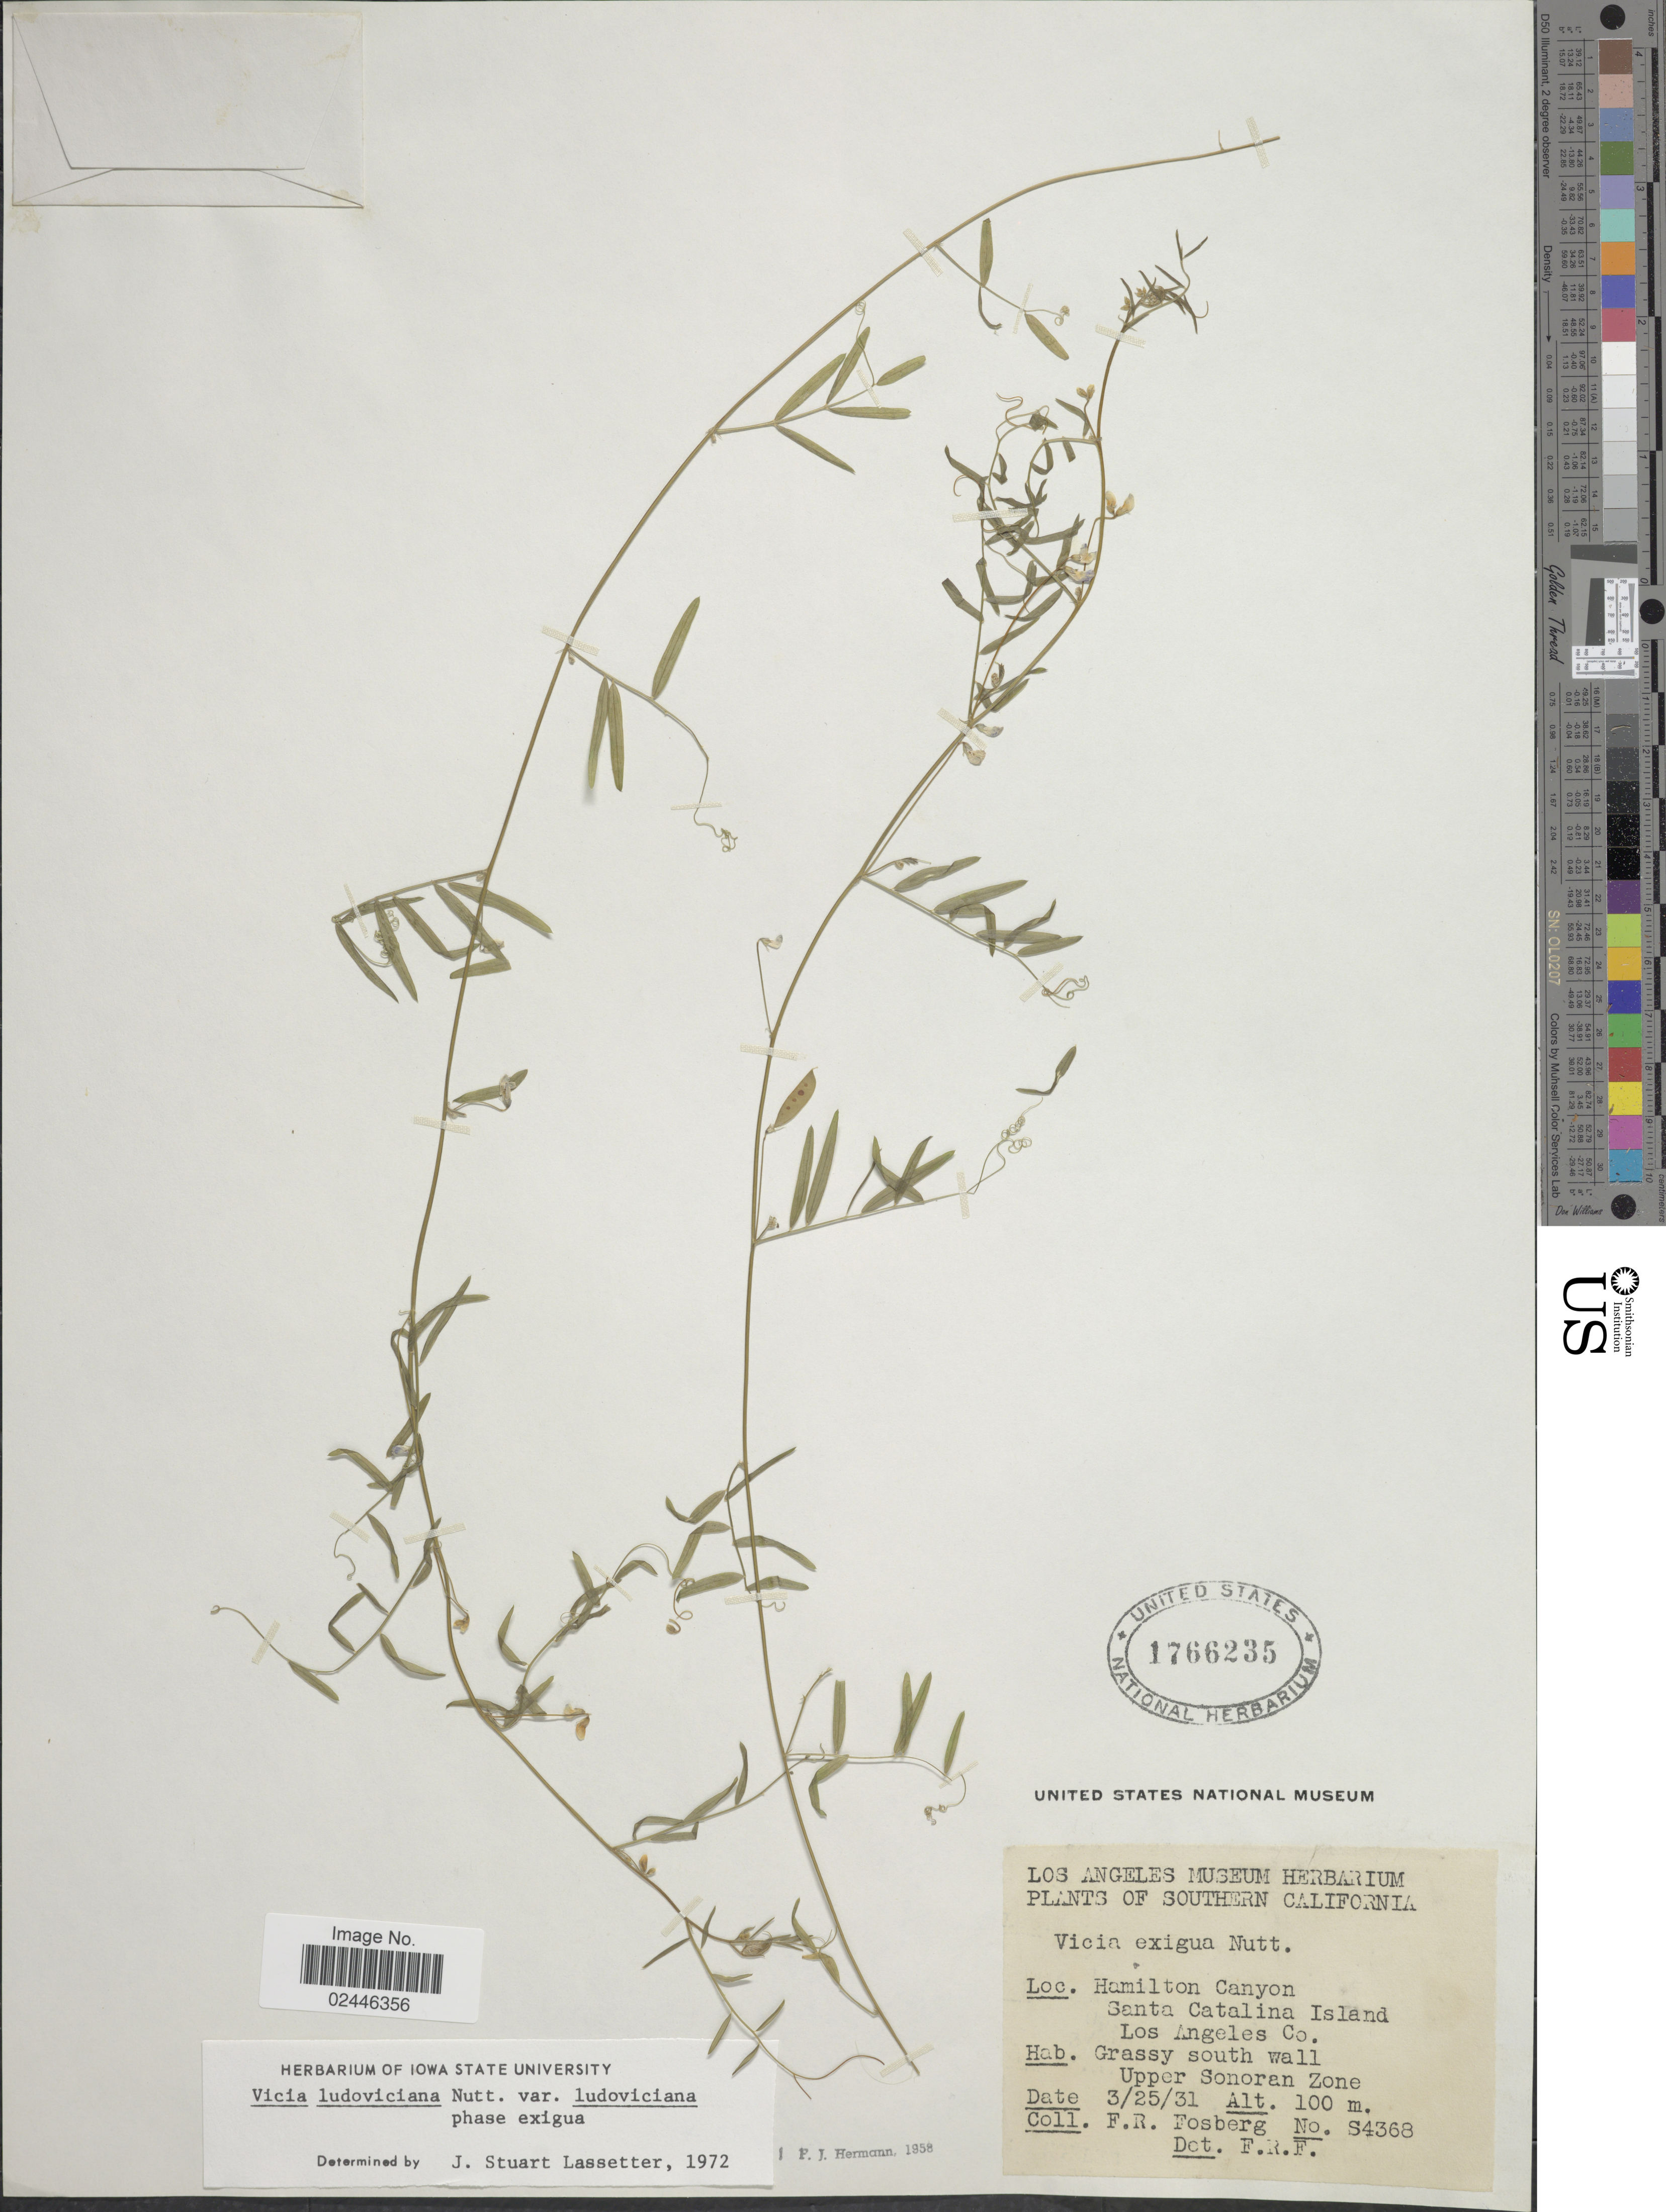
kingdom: Plantae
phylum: Tracheophyta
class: Magnoliopsida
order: Fabales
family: Fabaceae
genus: Vicia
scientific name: Vicia ludoviciana var. ludoviciana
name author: Nutt. ex Torr. & A. Gray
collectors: F. R. Fosberg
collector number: S4368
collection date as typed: Transcribed d/m/y: 25/3/31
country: United States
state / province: California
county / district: Los Angeles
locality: Southern California, Hamilton Canyon, Santa Catalina Island, Los Angeles Co, Grassy south wall, Upper Sonoran Zone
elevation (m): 100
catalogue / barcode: US 1766235